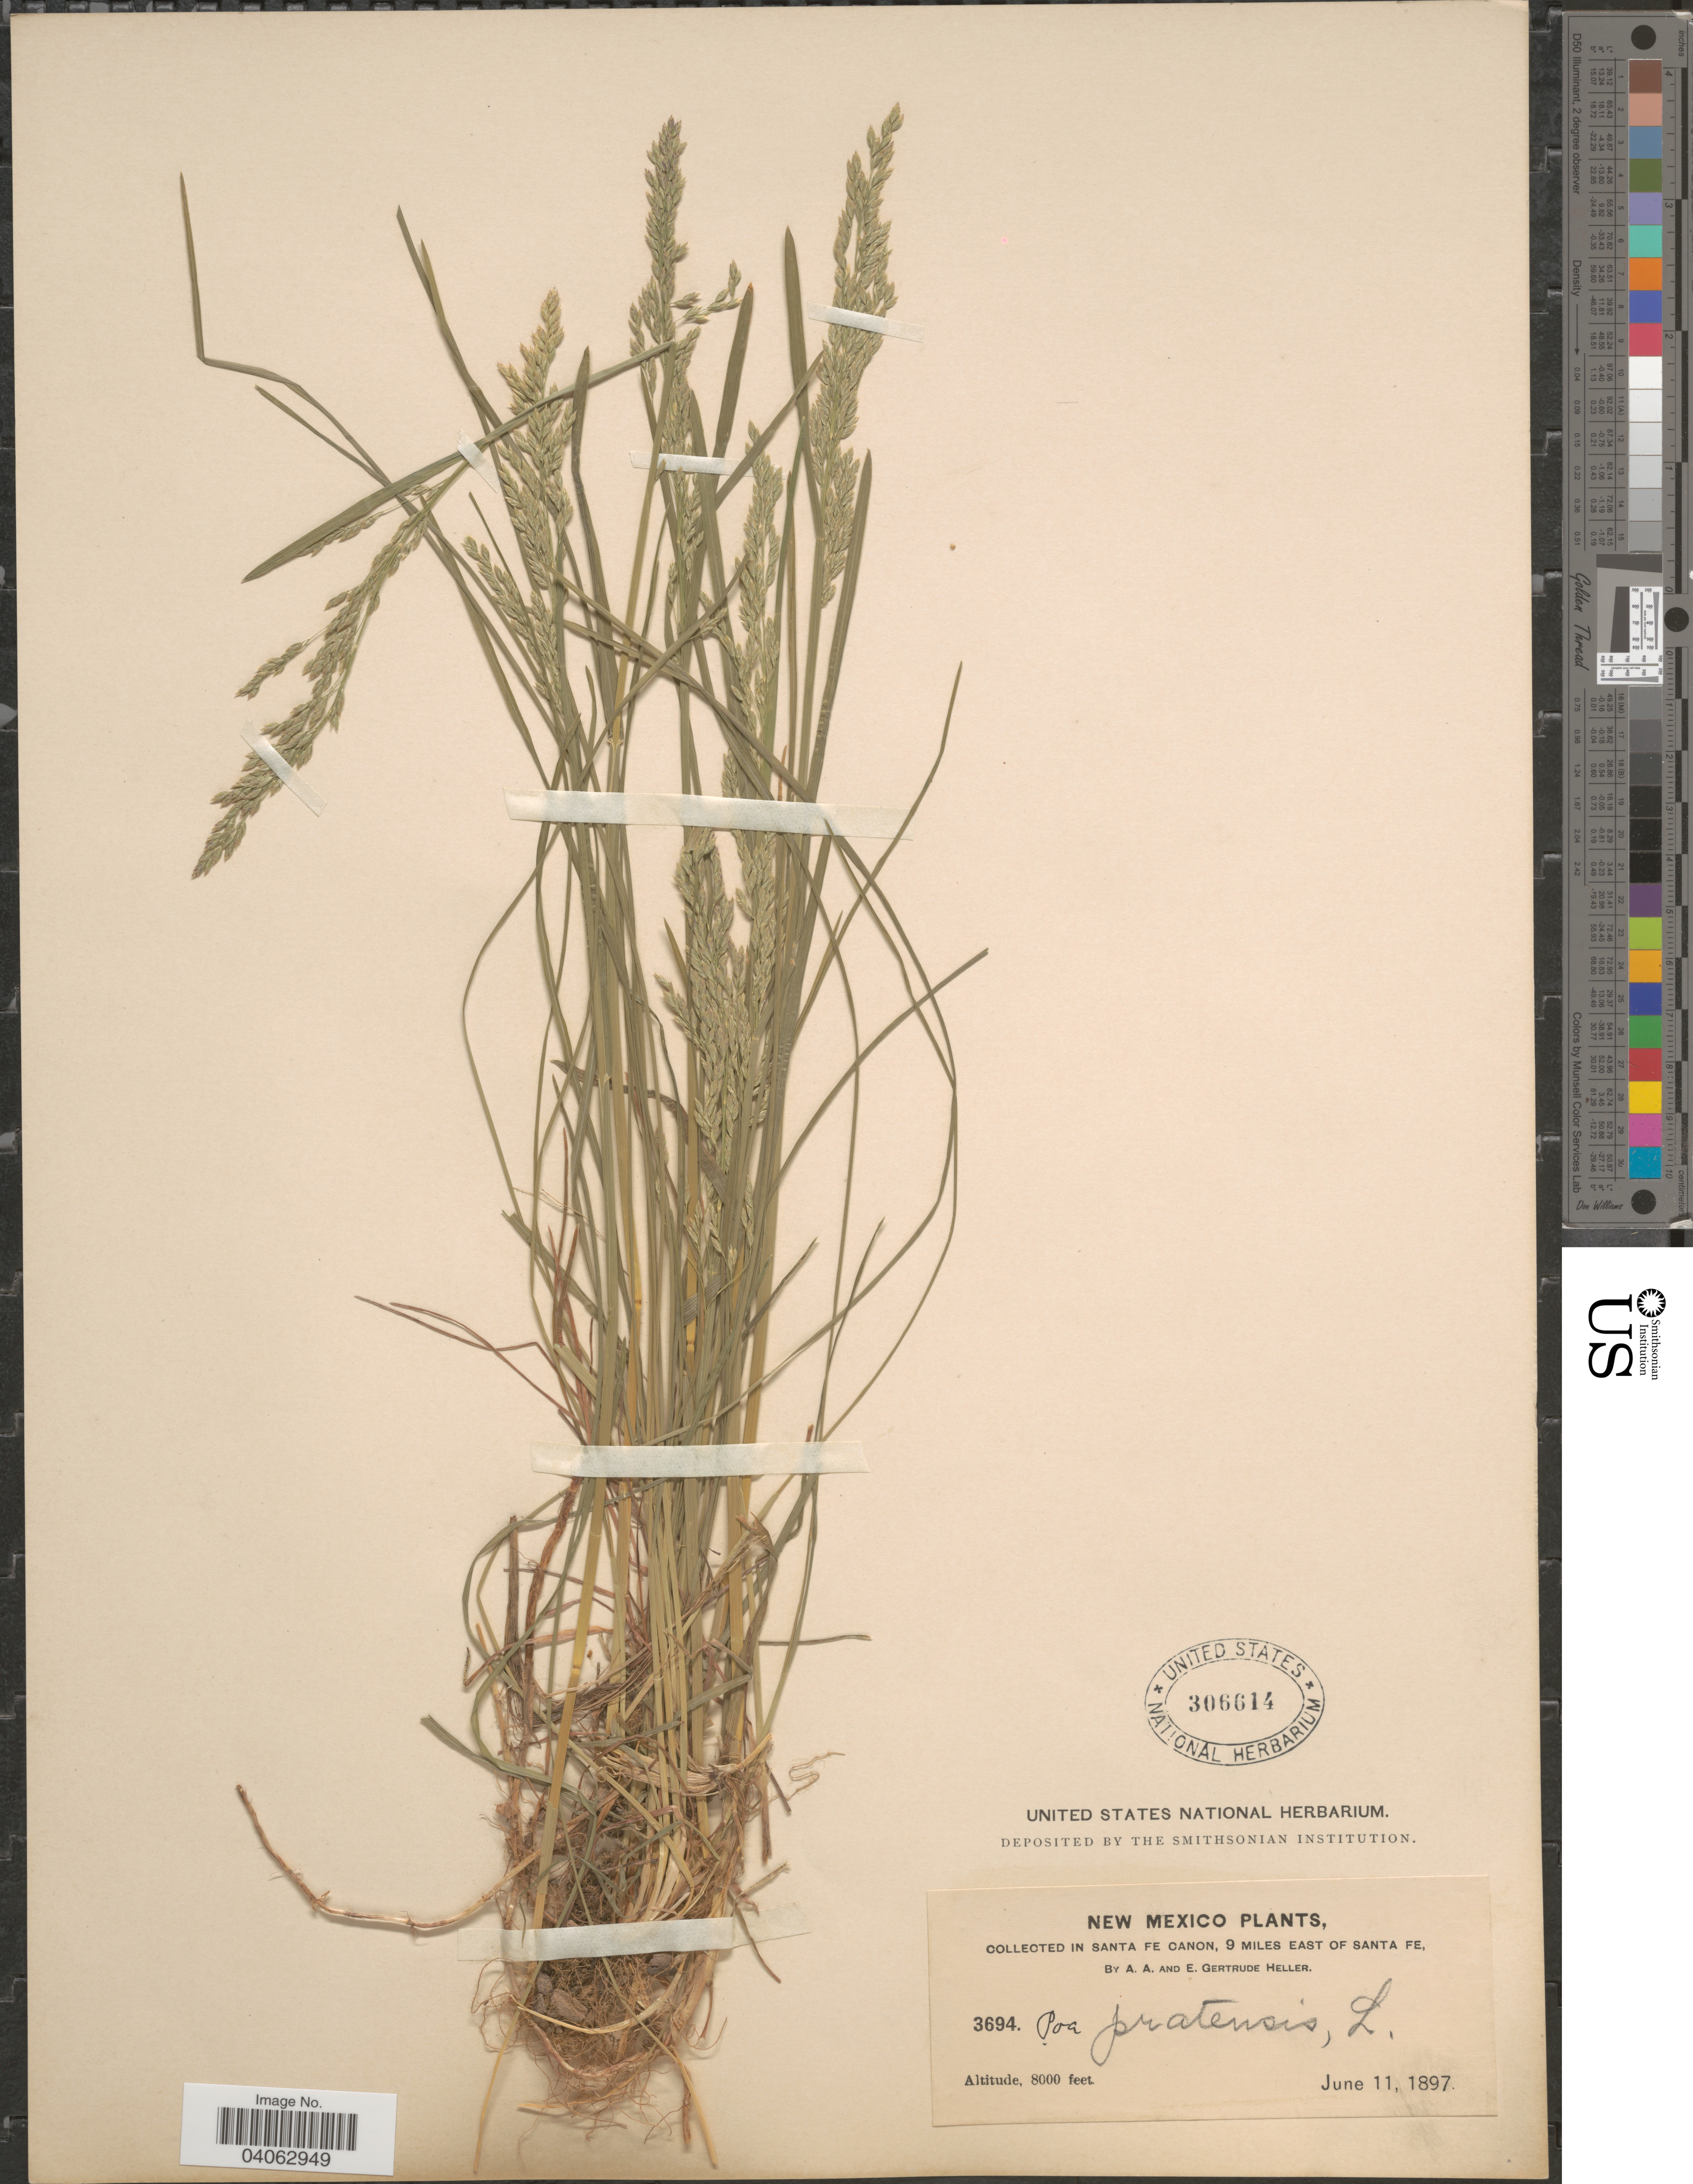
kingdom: Plantae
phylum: Tracheophyta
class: Liliopsida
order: Poales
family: Poaceae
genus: Poa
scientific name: Poa pratensis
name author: L.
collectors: A. A. Heller & E. G. Heller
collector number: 3694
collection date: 1897-06-11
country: United States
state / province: New Mexico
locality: In Santa Fe Canon, 9 miles East of Santa Fe.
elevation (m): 2438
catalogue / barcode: US 306614